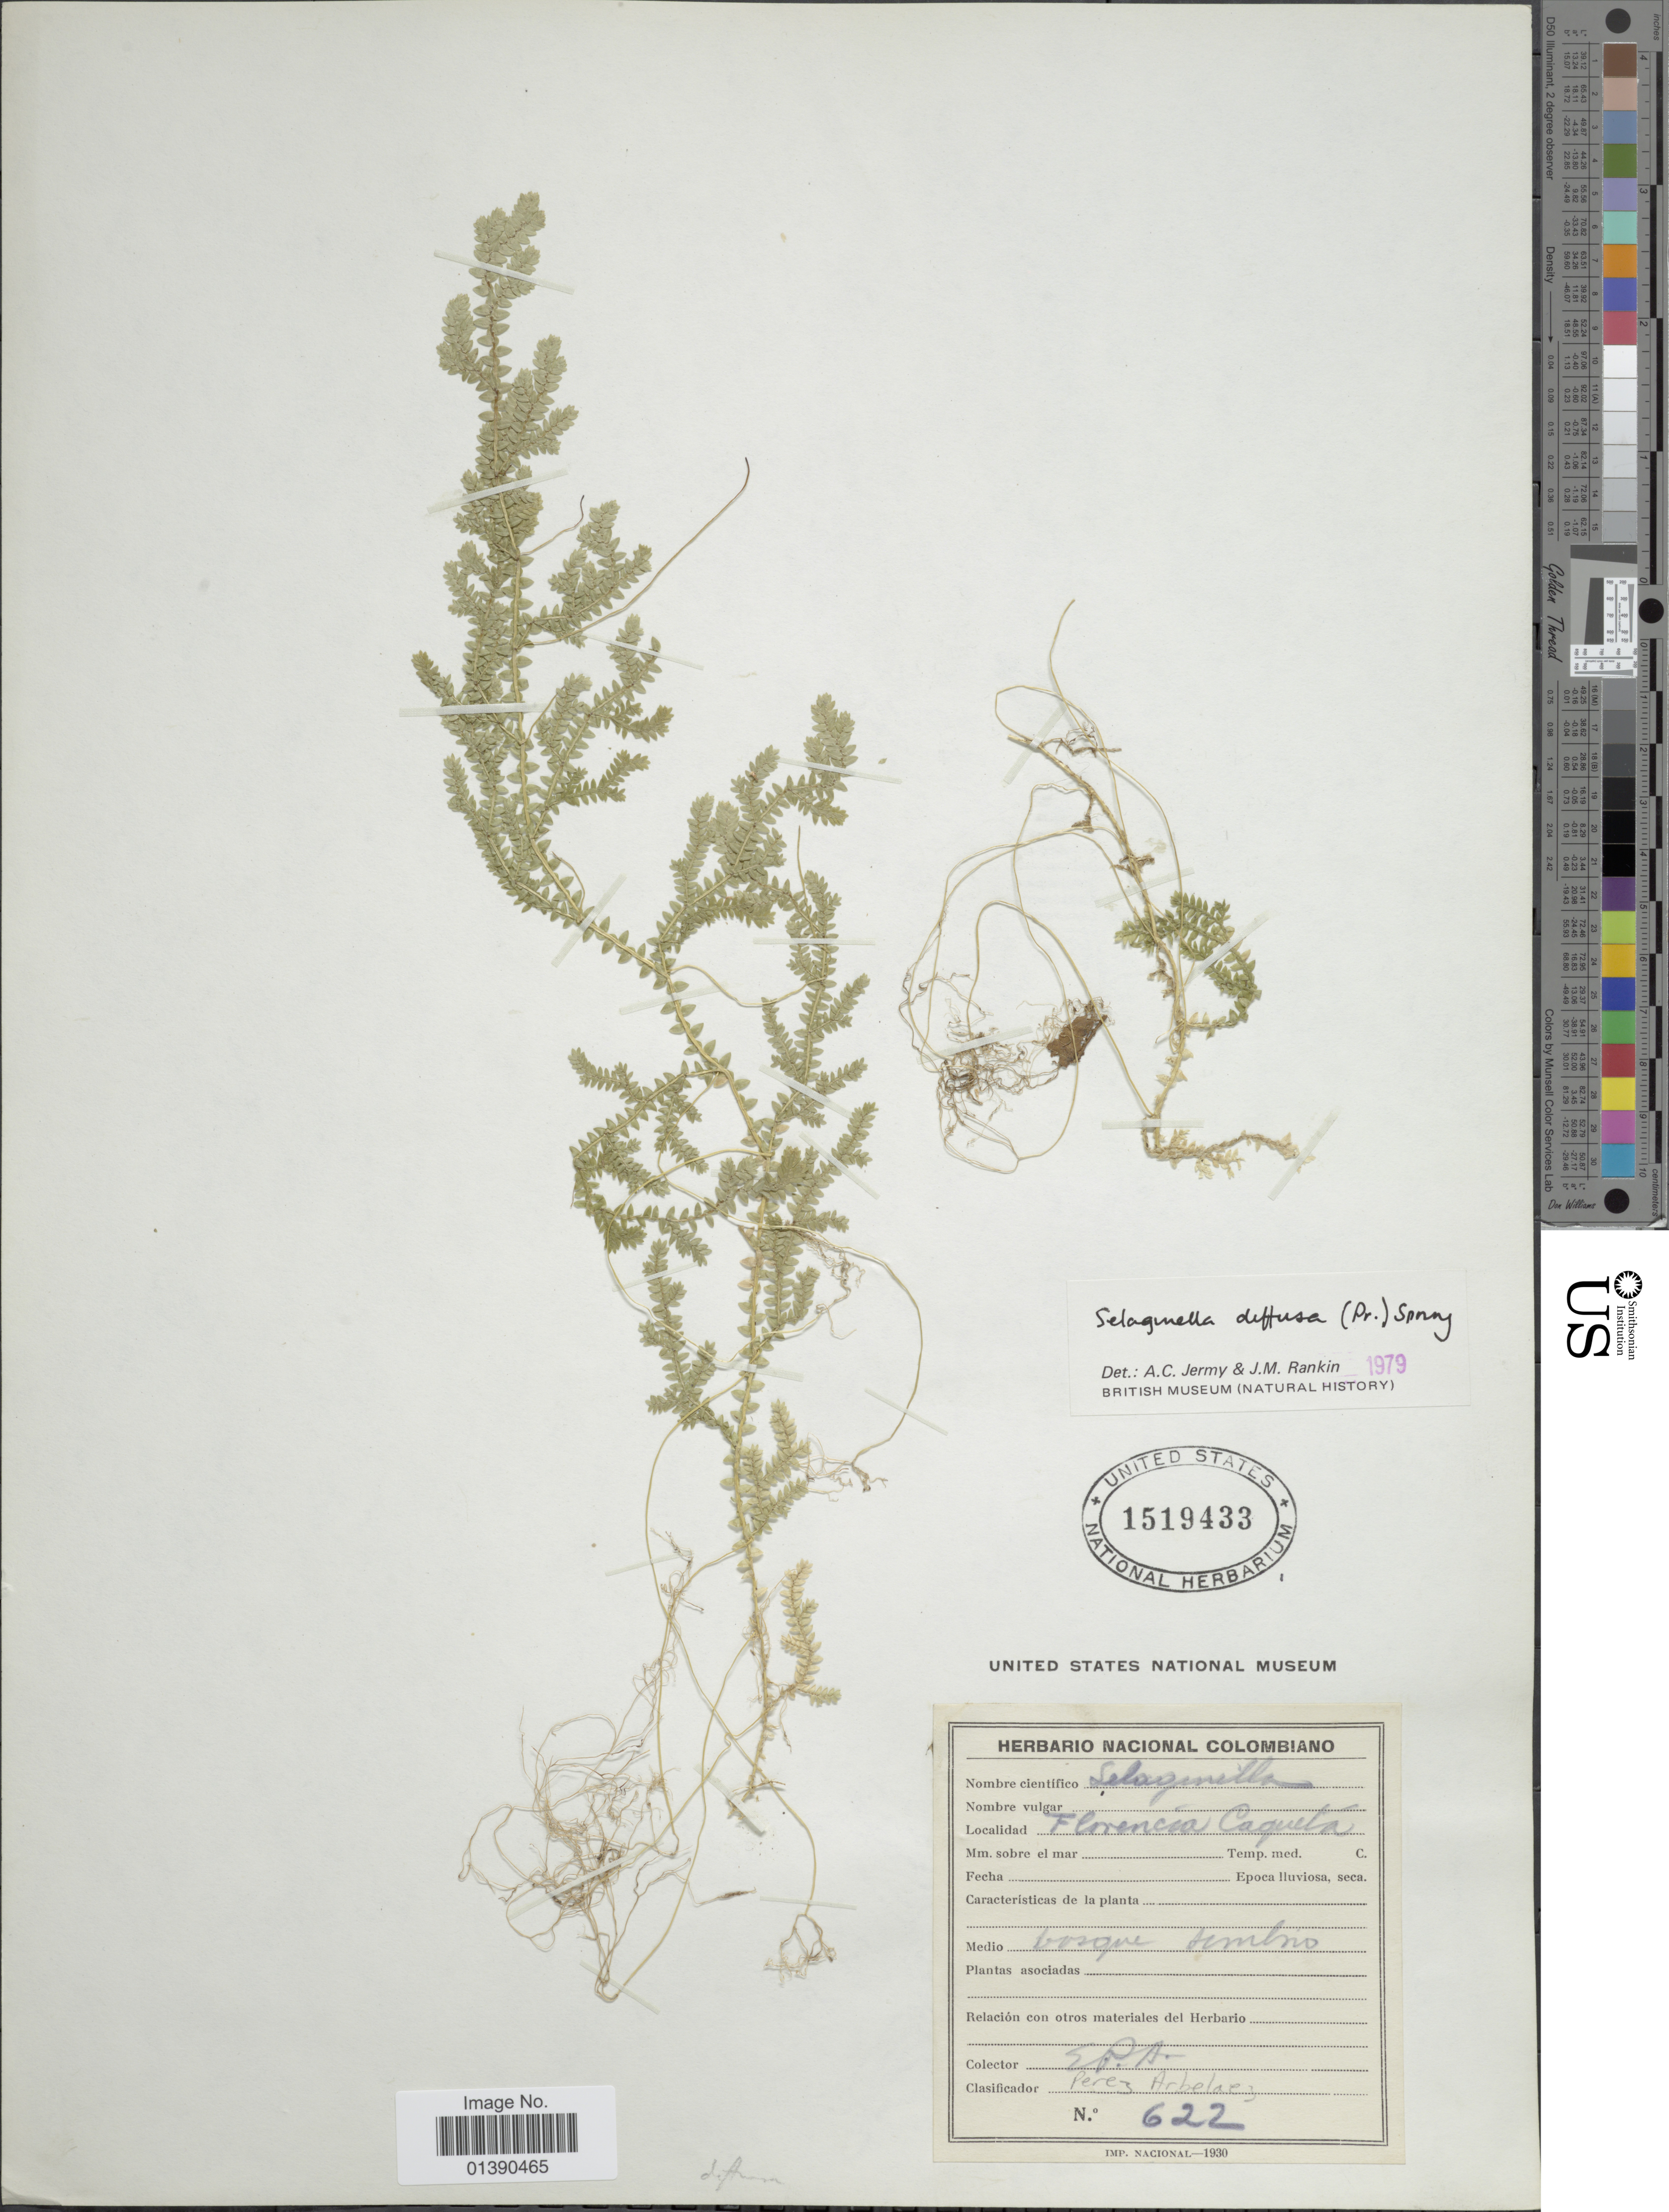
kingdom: Plantae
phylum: Tracheophyta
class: Lycopodiopsida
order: Selaginellales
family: Selaginellaceae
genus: Selaginella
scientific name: Selaginella diffusa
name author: (C. Presl) Spring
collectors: E. P. Arbelaez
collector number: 622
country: Colombia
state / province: Caquetá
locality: Florencia Caquetá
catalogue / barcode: US 1519433